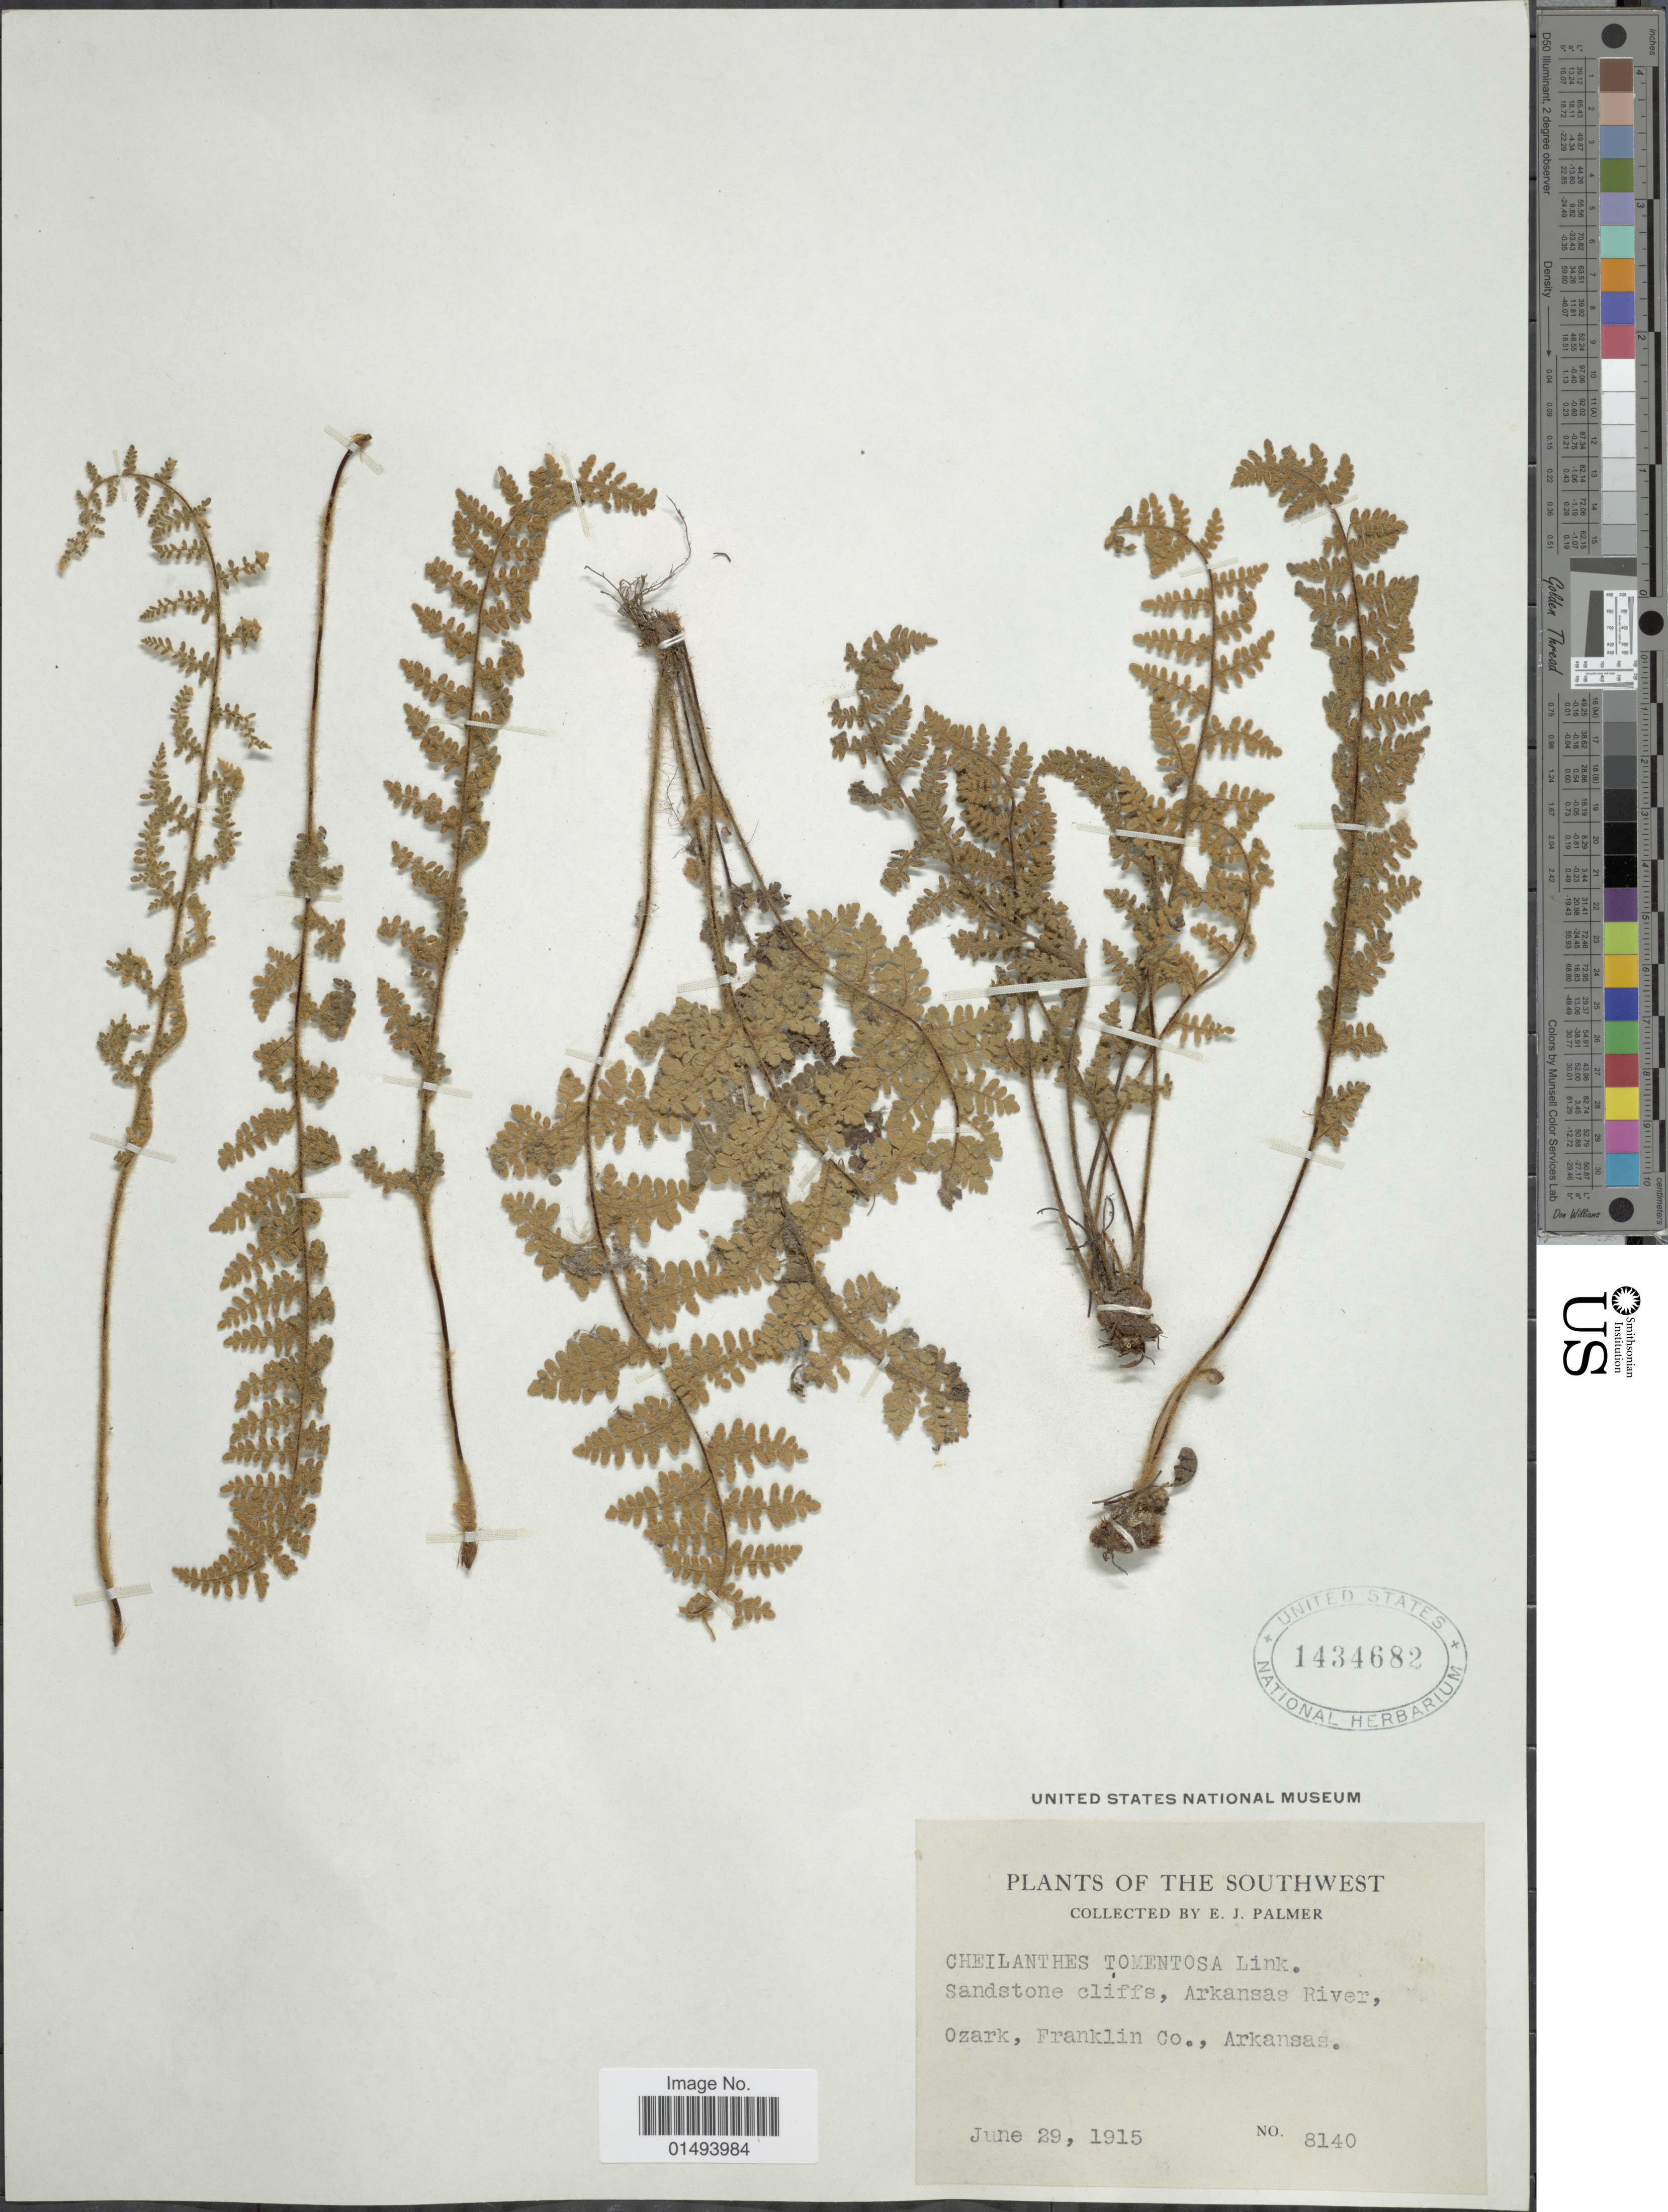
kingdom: Plantae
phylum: Tracheophyta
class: Polypodiopsida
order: Polypodiales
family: Pteridaceae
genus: Myriopteris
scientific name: Myriopteris tomentosa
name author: (Link) Fée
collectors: E. J. Palmer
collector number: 8140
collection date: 1915-06-29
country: United States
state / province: Arkansas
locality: Plants of Southwest, Sandstone cliffs, Arkansas River, Ozark, Franklin Co.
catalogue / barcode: US 1434682